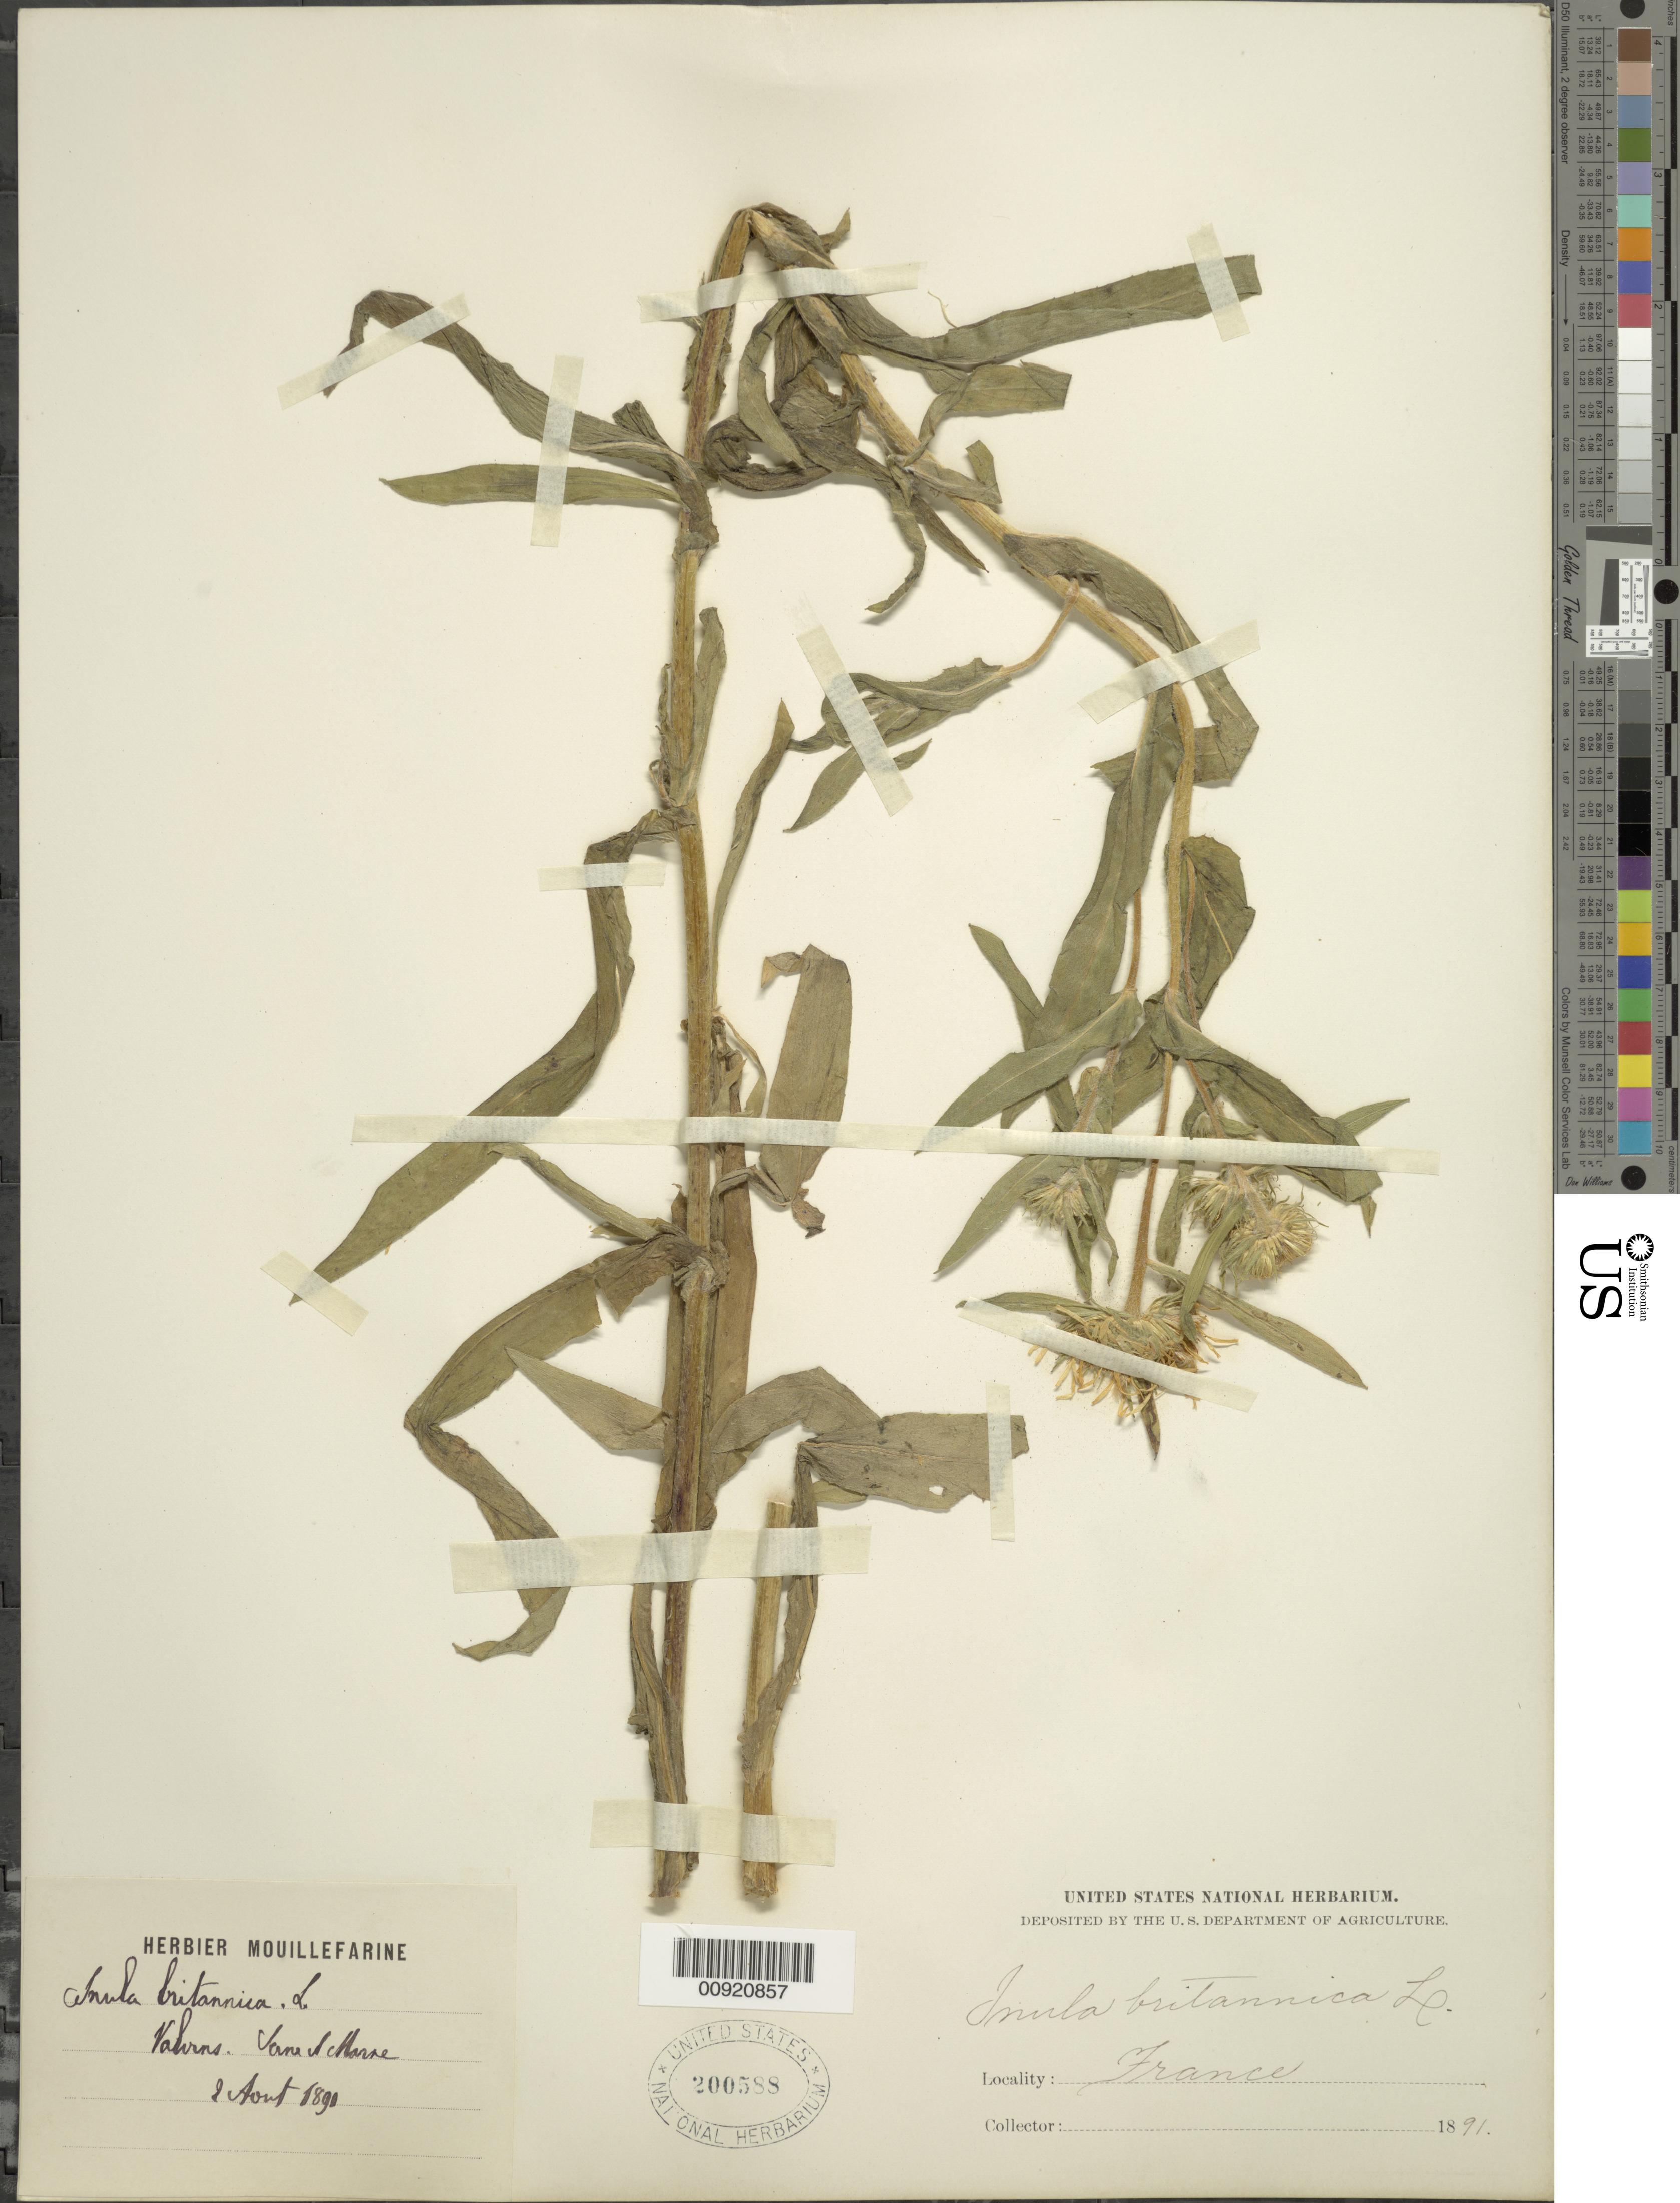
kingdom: Plantae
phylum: Tracheophyta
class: Magnoliopsida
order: Asterales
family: Asteraceae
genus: Inula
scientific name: Inula britannica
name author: L.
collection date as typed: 02 Aug 1891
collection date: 1891-08-02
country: France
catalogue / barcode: US 200588